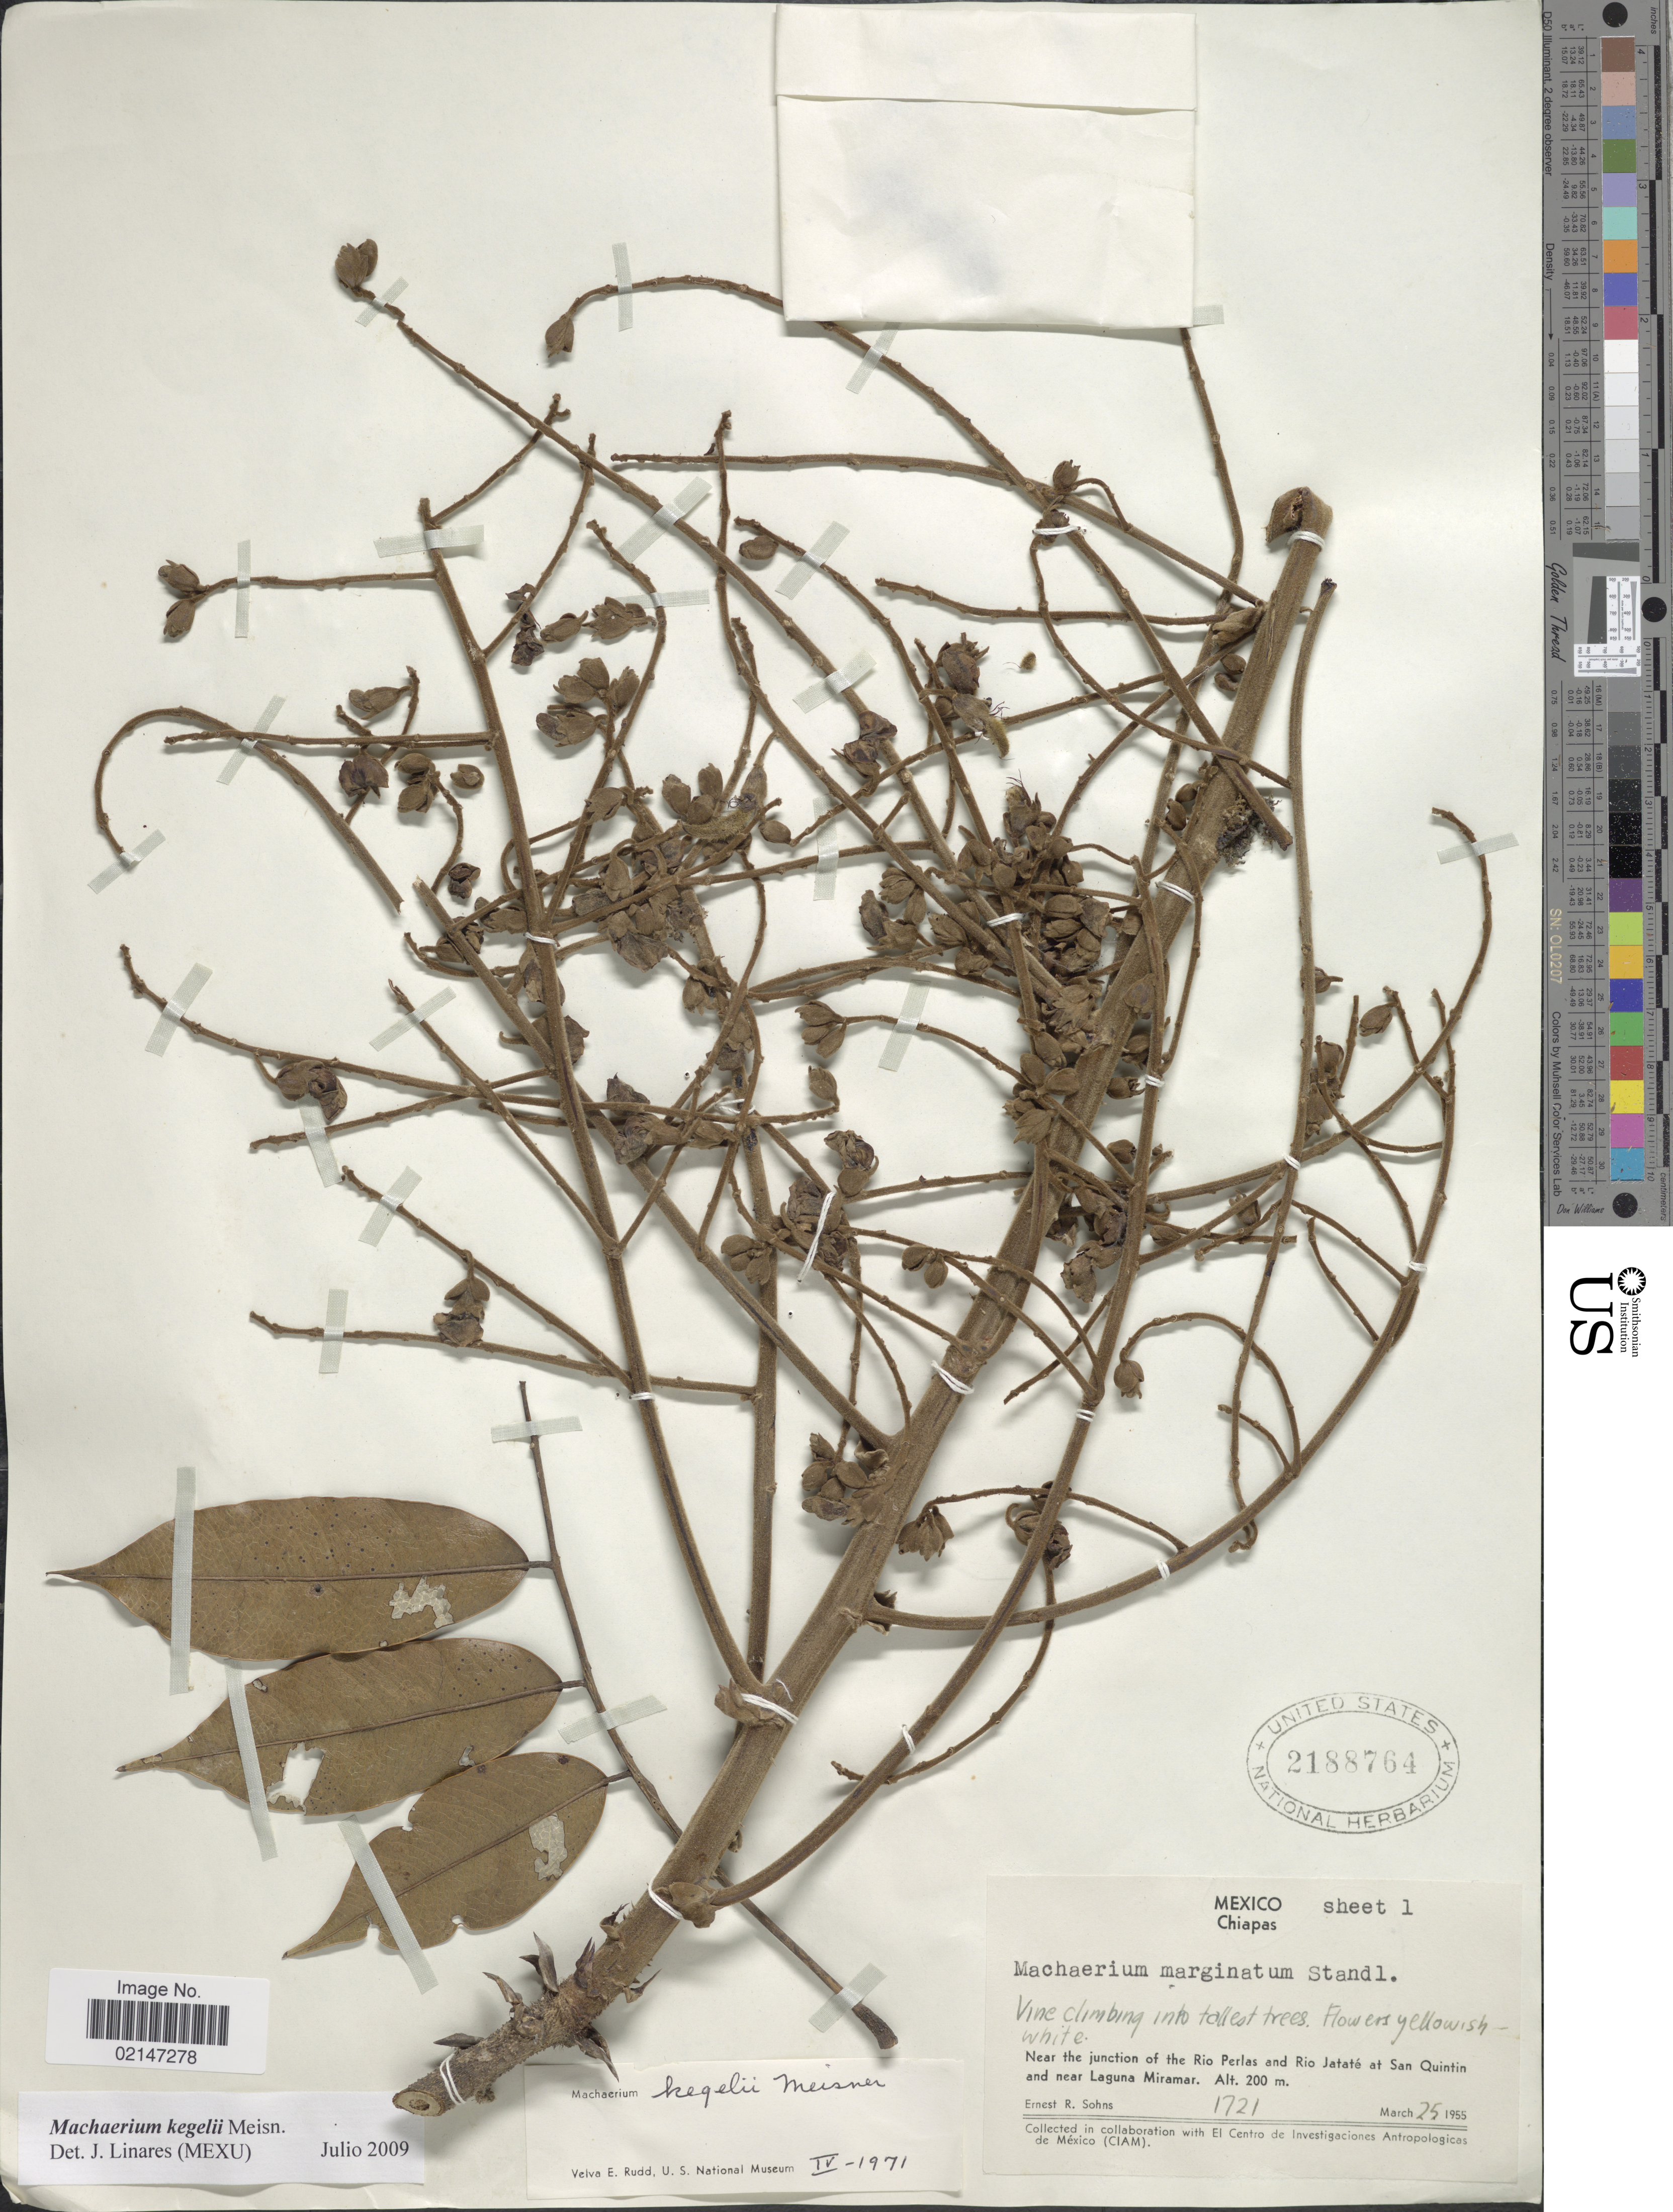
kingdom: Plantae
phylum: Tracheophyta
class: Magnoliopsida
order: Fabales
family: Fabaceae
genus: Machaerium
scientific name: Machaerium kegelii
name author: Meisn.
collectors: E. R. Sohns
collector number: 1721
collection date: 1955-03-25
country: Mexico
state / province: Chiapas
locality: Near the junction of the Rio Perlas and Rio Jataté at San Quintin and near Laguna Miramar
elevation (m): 200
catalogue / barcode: US 2188764